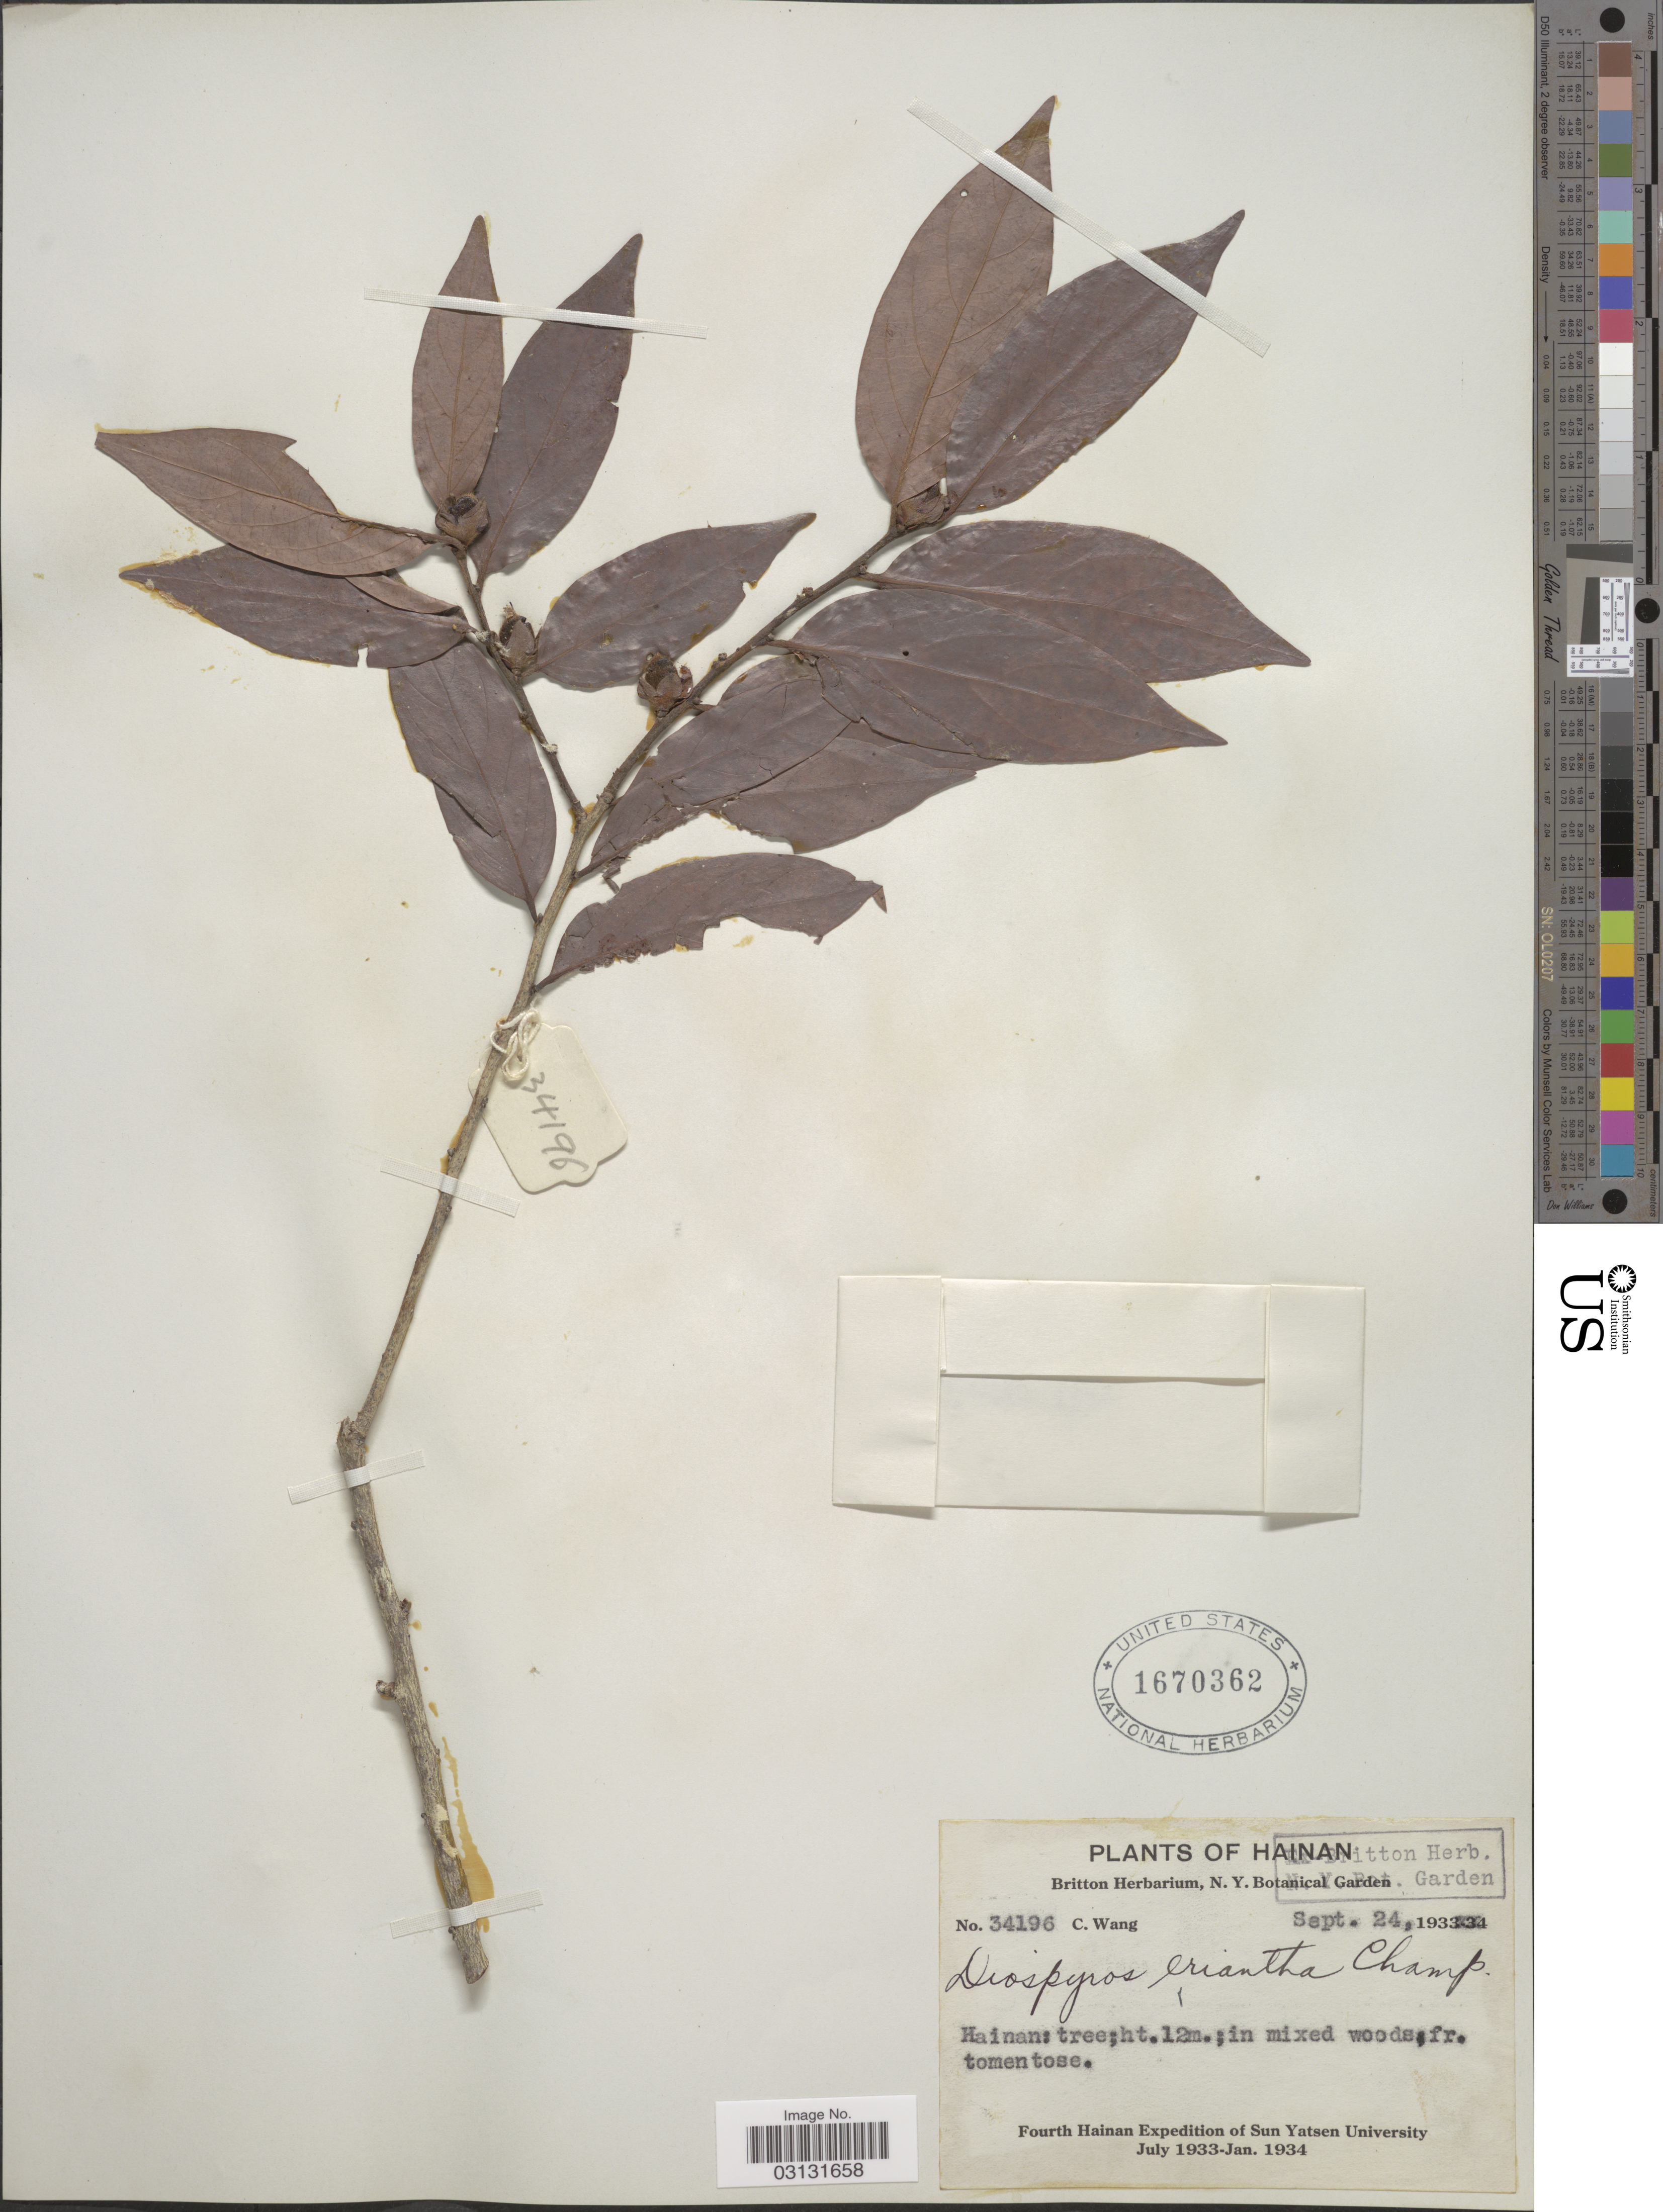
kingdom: Plantae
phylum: Tracheophyta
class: Magnoliopsida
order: Ericales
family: Ebenaceae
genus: Diospyros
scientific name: Diospyros eriantha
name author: Champ. ex Benth.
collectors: C. Wang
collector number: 34196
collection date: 1933-09-24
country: China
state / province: Hainan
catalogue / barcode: US 1670362